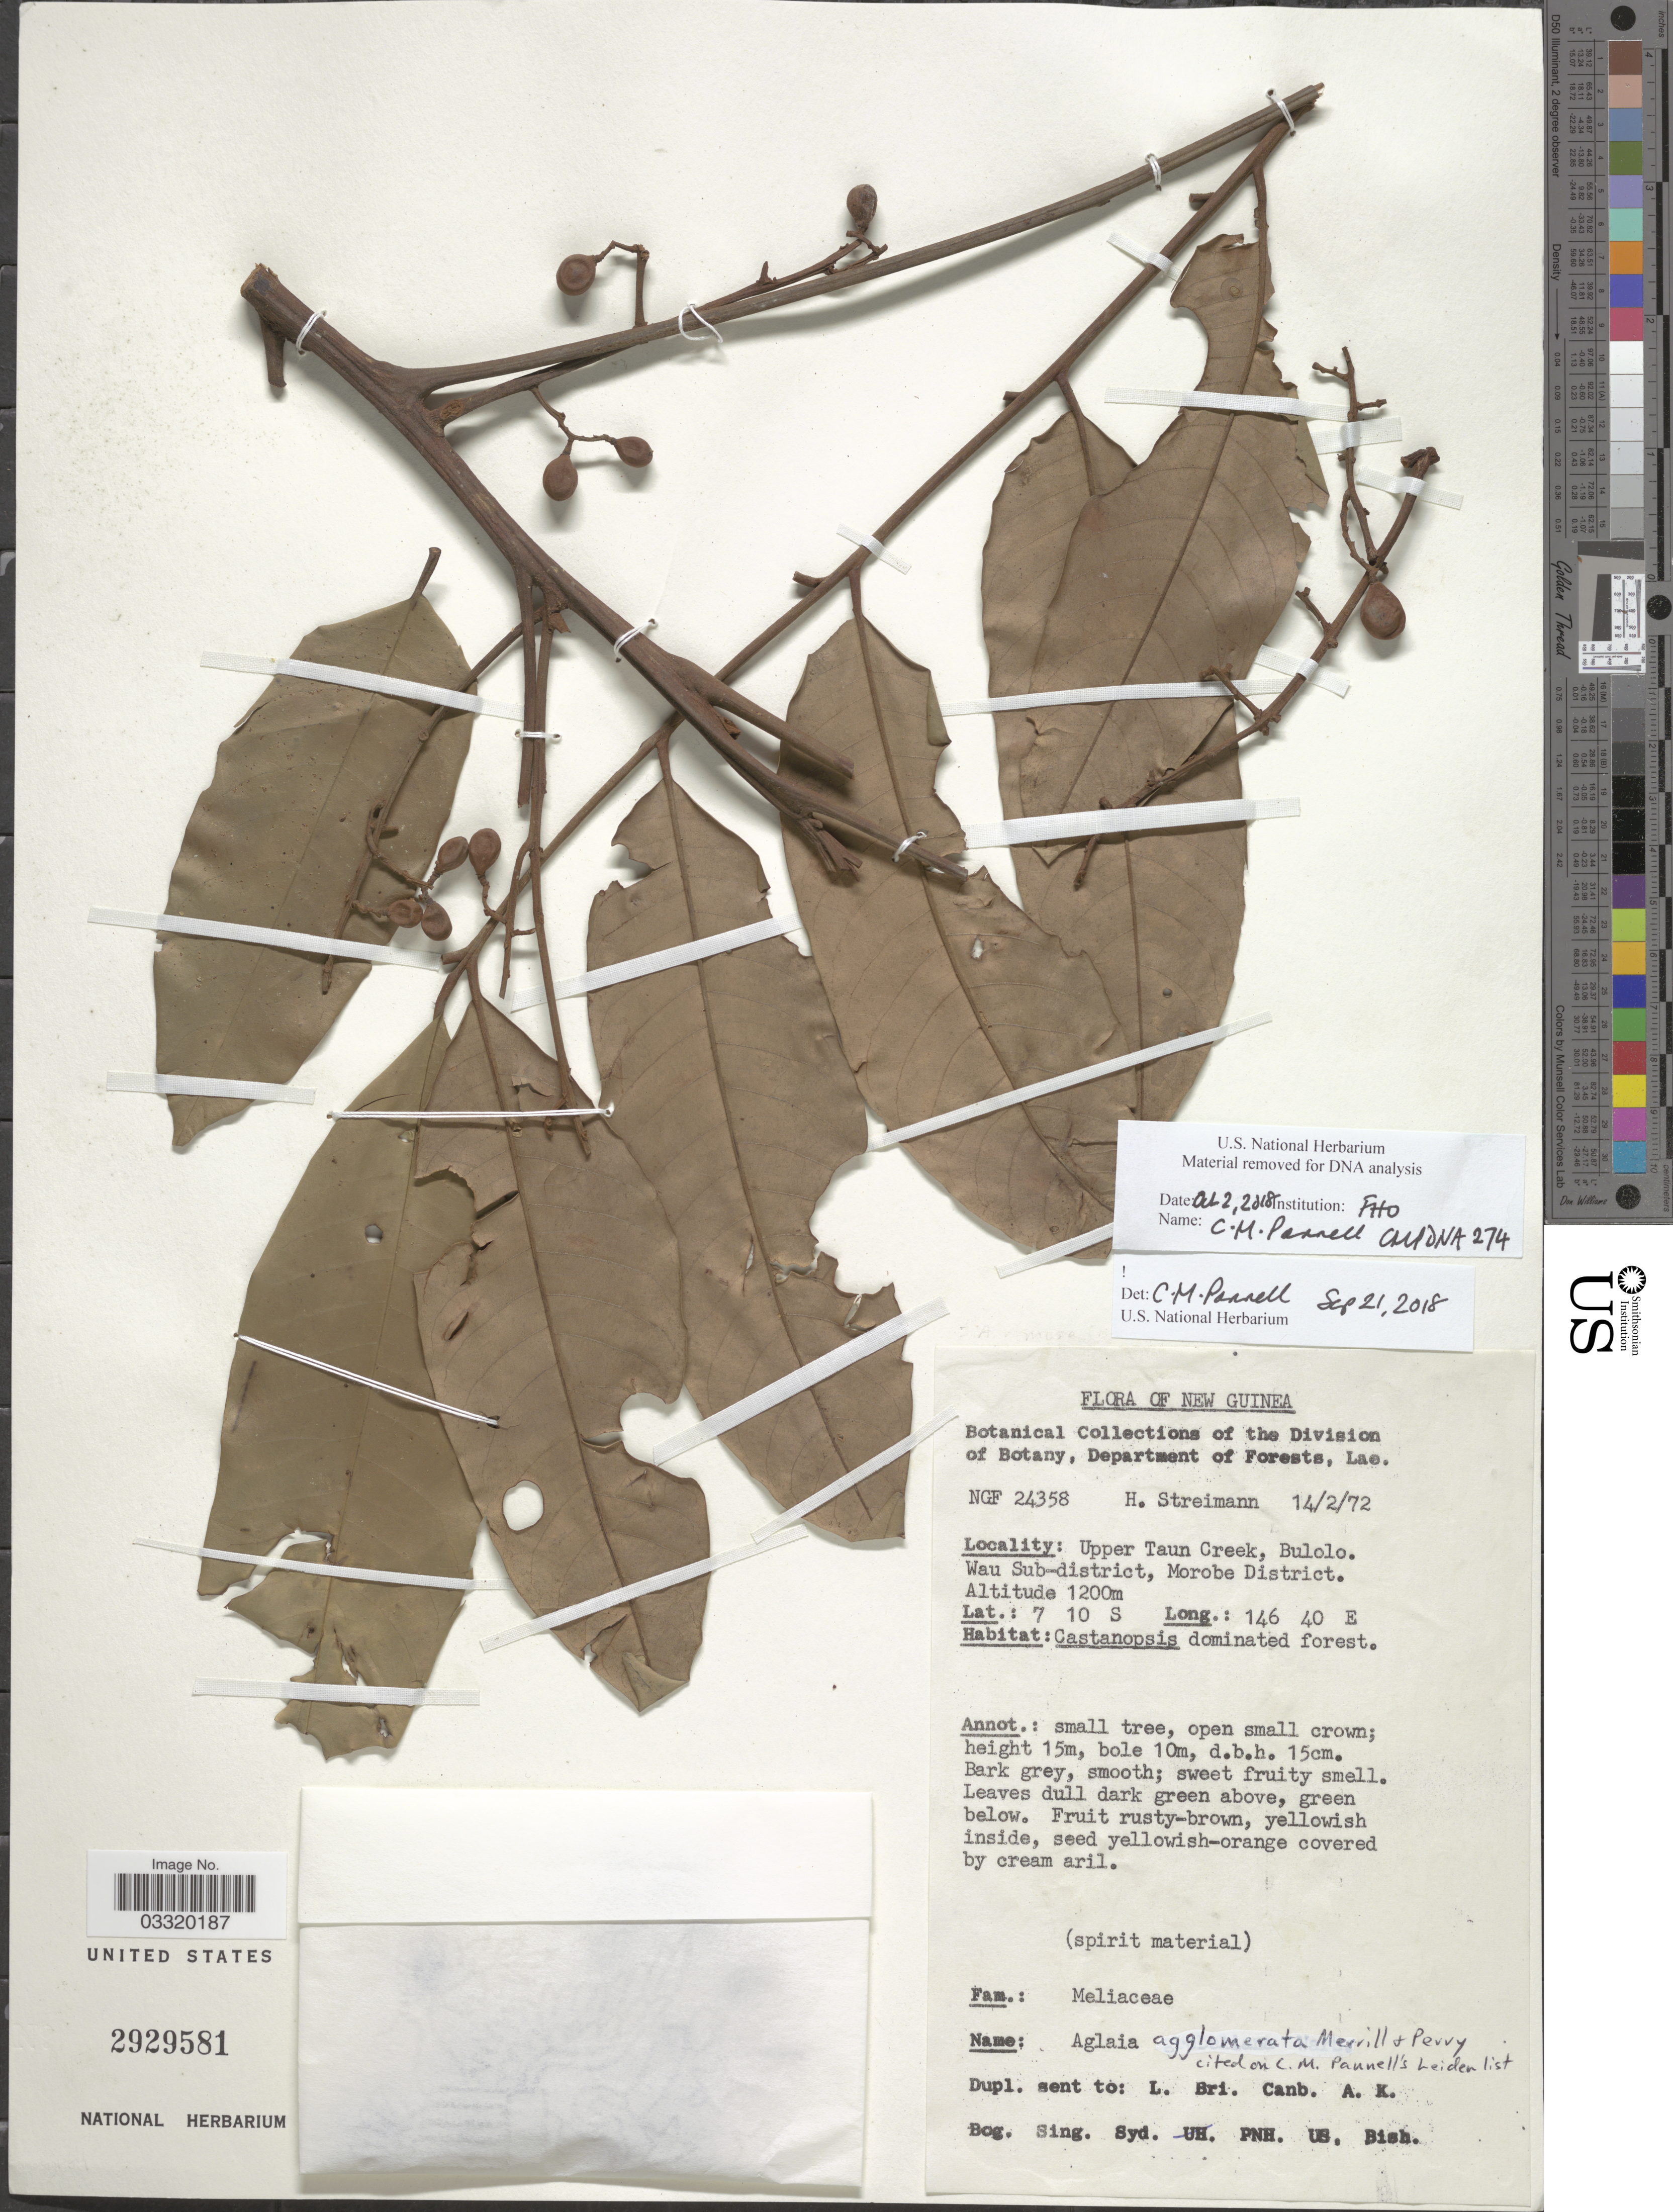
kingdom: Plantae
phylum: Tracheophyta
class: Magnoliopsida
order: Sapindales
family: Meliaceae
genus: Aglaia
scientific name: Aglaia agglomerata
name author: Merr. & L.M. Perry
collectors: H. Streimann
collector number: NGF 24358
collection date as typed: Transcribed d/m/y: 14/2/72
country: Papua New Guinea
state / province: Morobe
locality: New Guinea. Upper Taun Creek, Bulolo. Wau Sub-district, Morobe District.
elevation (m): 1200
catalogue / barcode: US 2929581